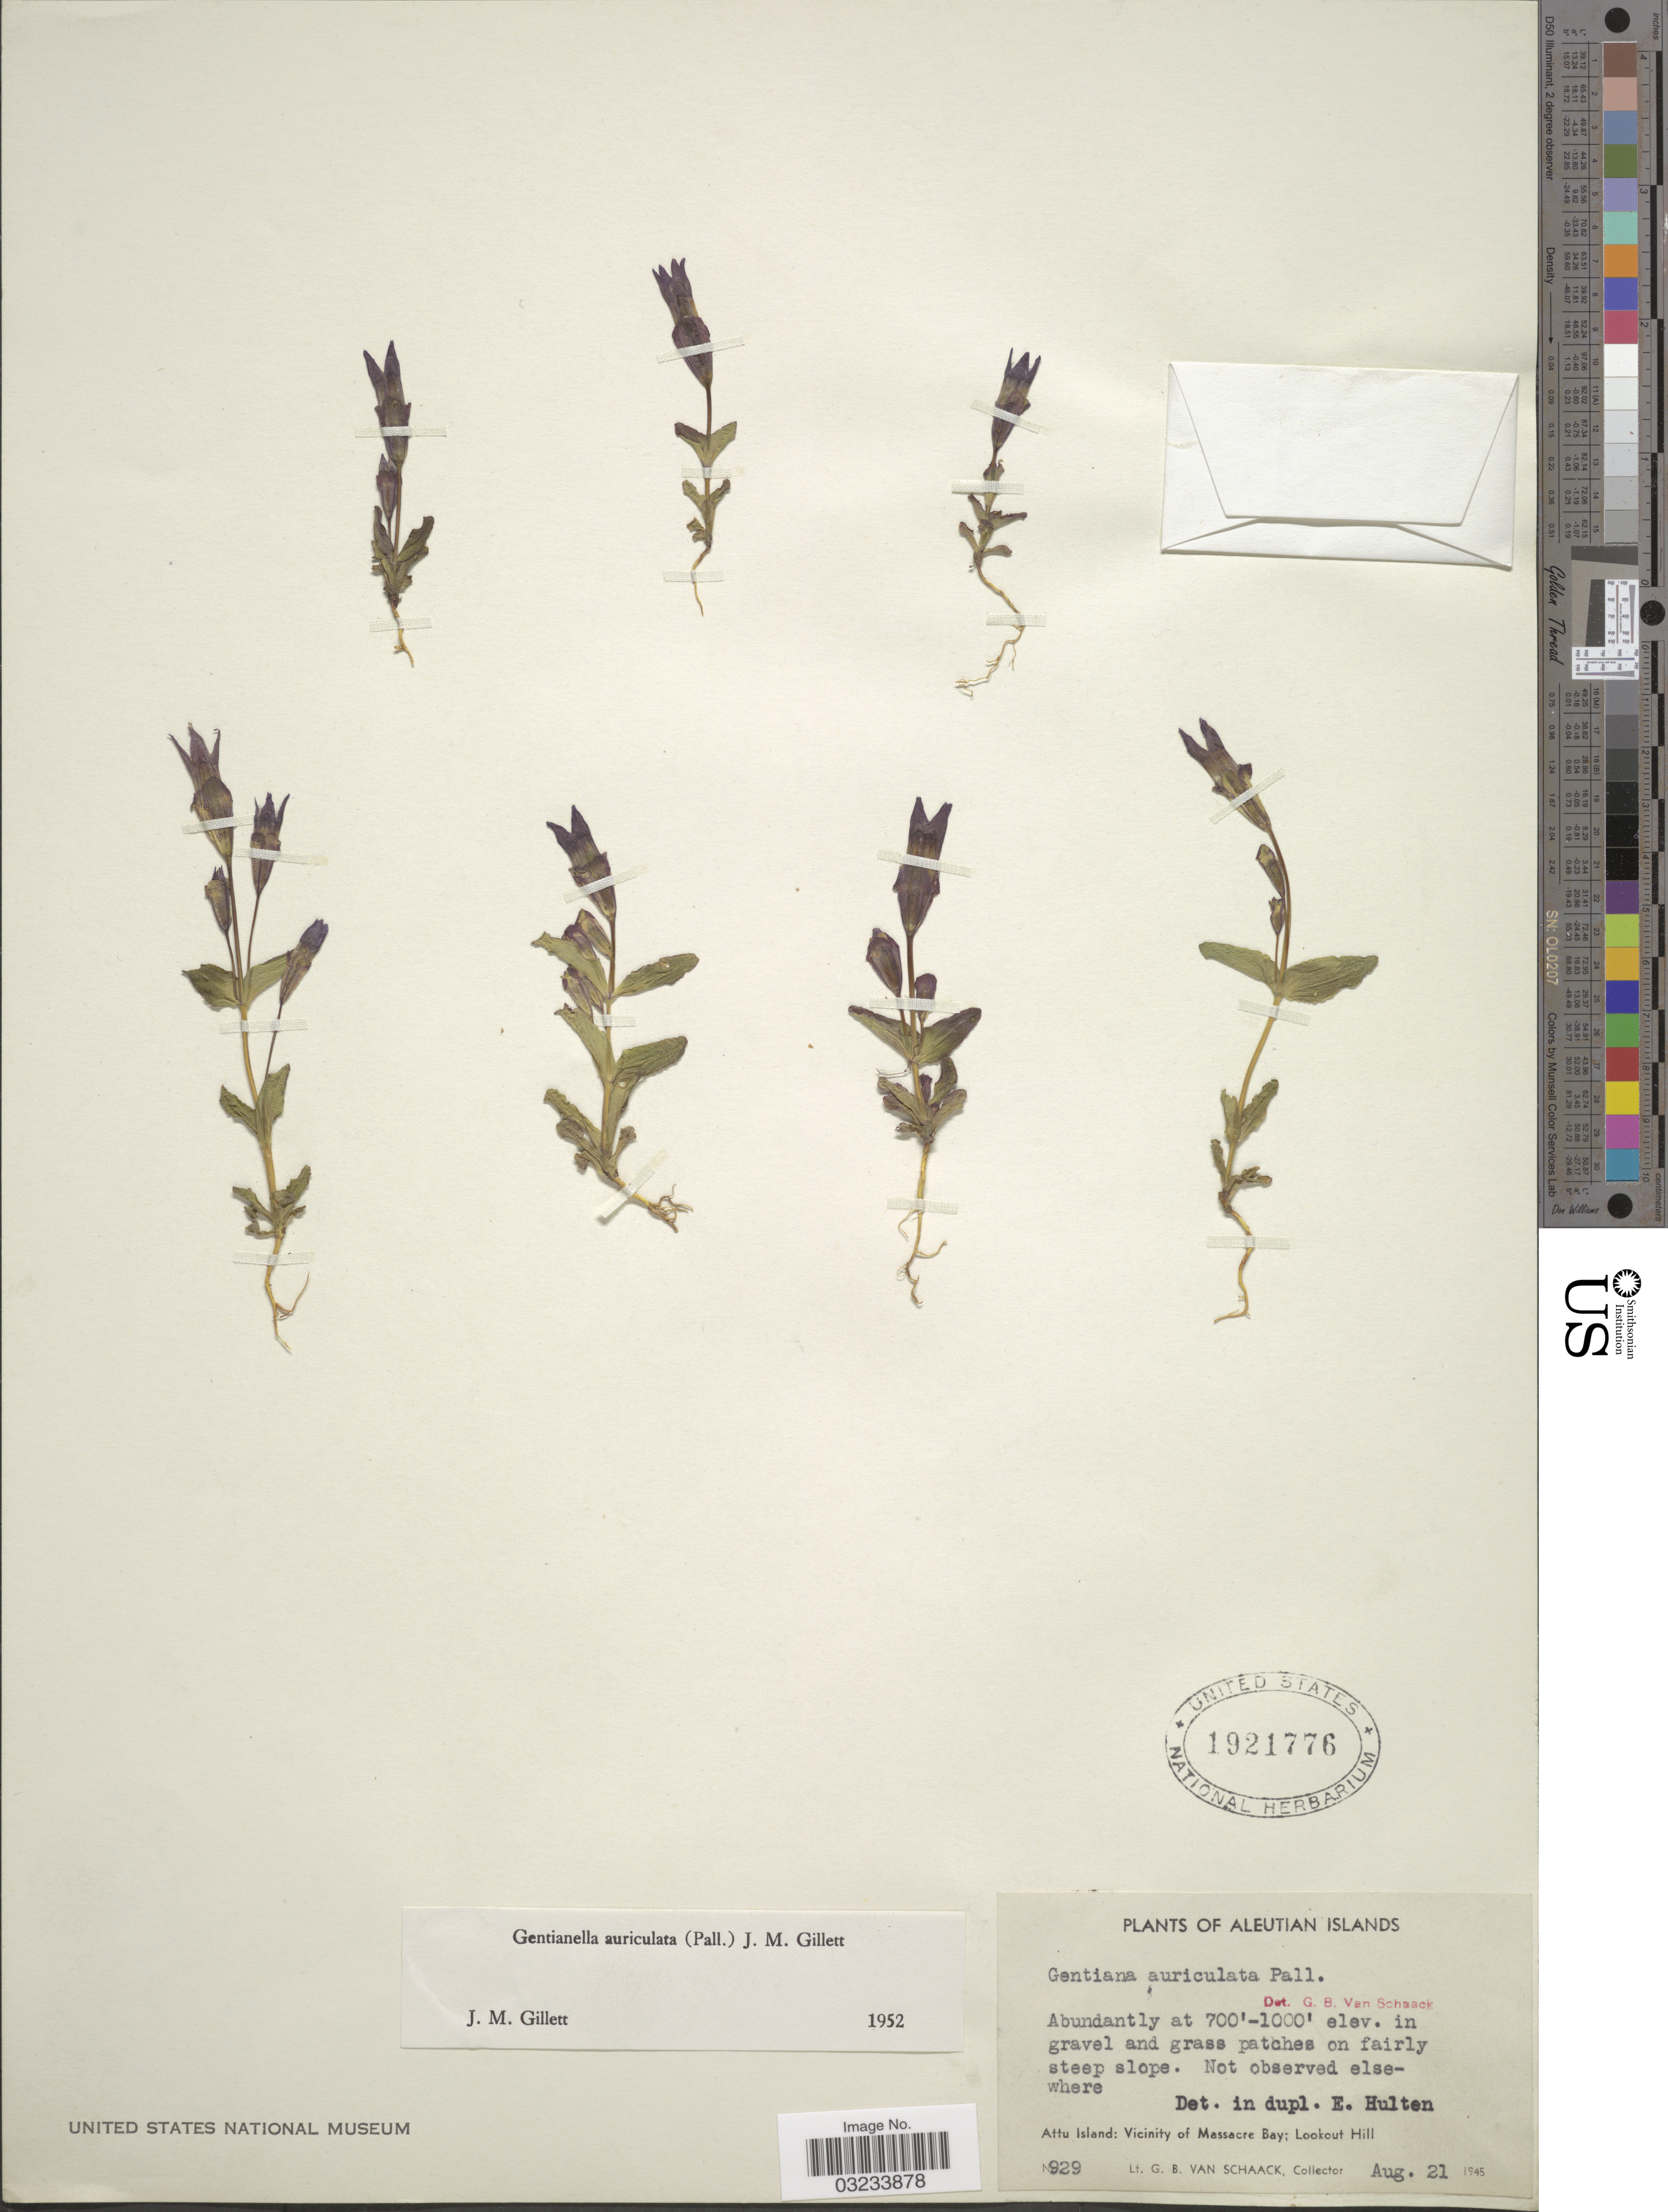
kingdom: Plantae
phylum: Tracheophyta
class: Magnoliopsida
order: Gentianales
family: Gentianaceae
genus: Gentiana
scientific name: Gentiana auriculata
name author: Pall.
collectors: G. Van Schaack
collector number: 929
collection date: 1945-08-21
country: United States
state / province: Alaska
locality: Aleutian Islands, Attu Island: Vicinity of Massacre Bay; Lookout Hill.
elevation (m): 213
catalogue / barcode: US 1921776